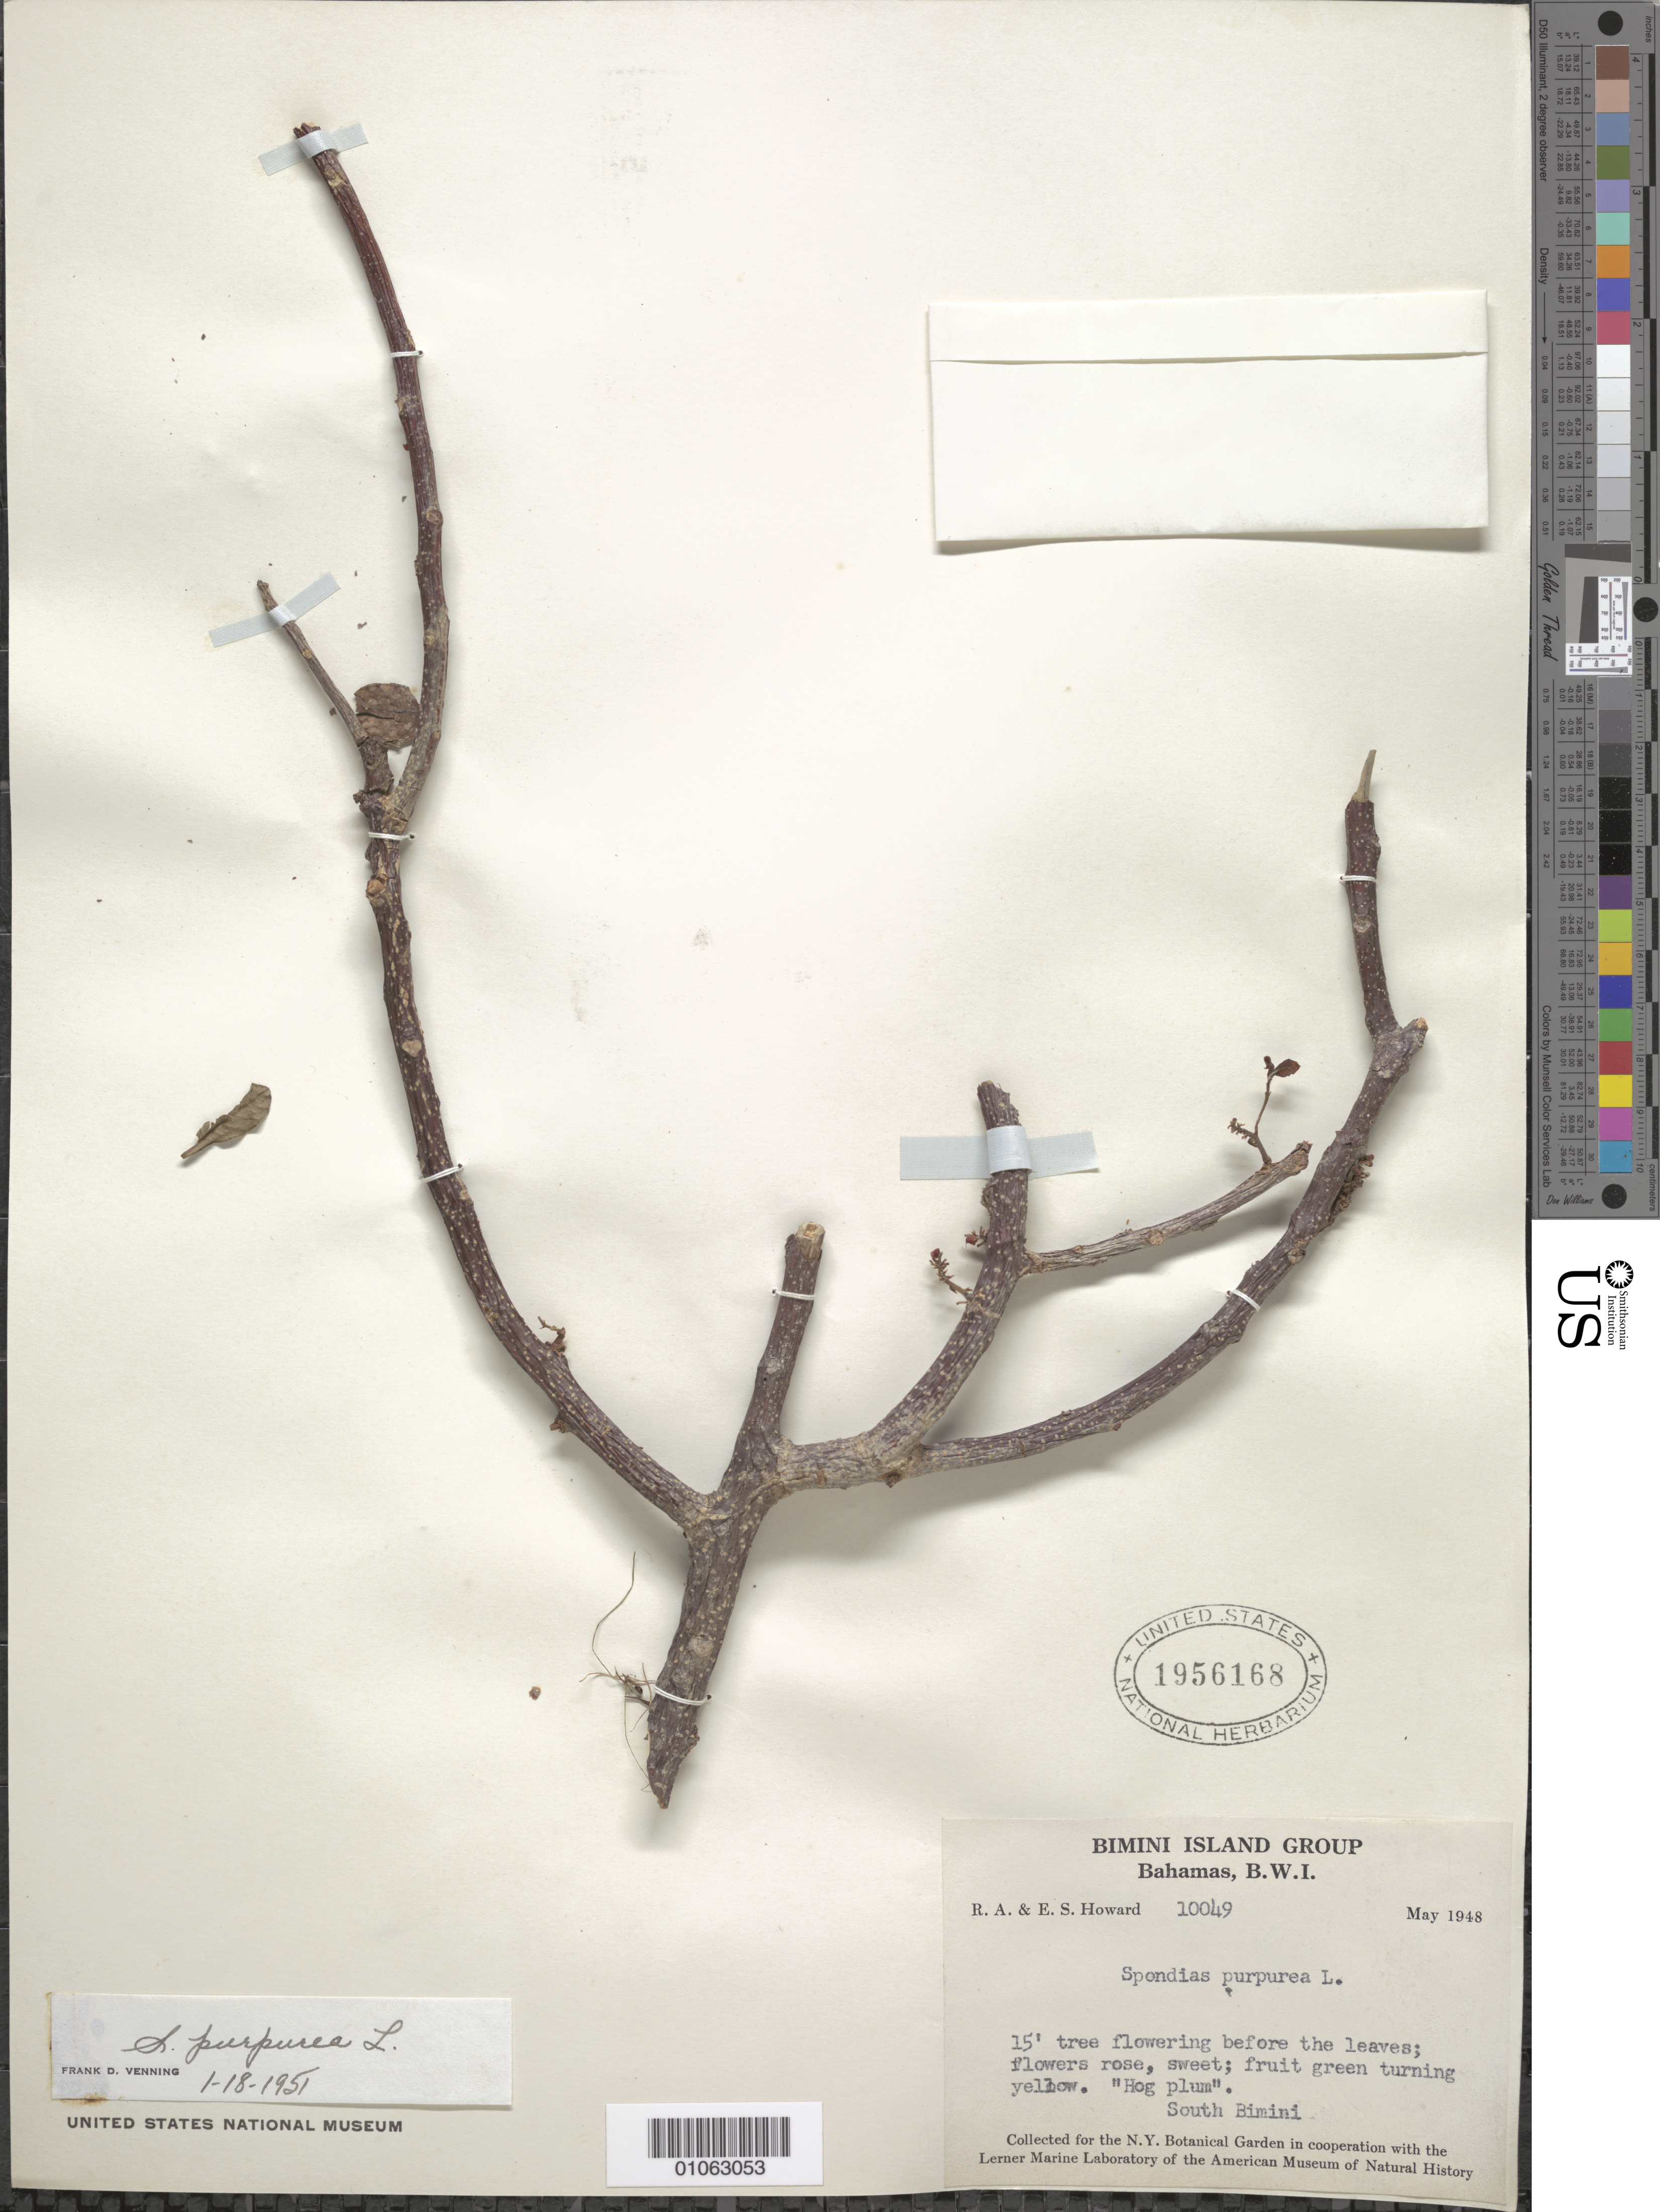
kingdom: Plantae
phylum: Tracheophyta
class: Magnoliopsida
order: Sapindales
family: Anacardiaceae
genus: Spondias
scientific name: Spondias purpurea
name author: L.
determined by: Mitchell, J. D.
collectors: R. A. Howard & E. S. Howard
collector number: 10049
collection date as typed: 01 May 1948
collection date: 1948-05-01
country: Bahamas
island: Bimini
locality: South Bimini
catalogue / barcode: US 1956168